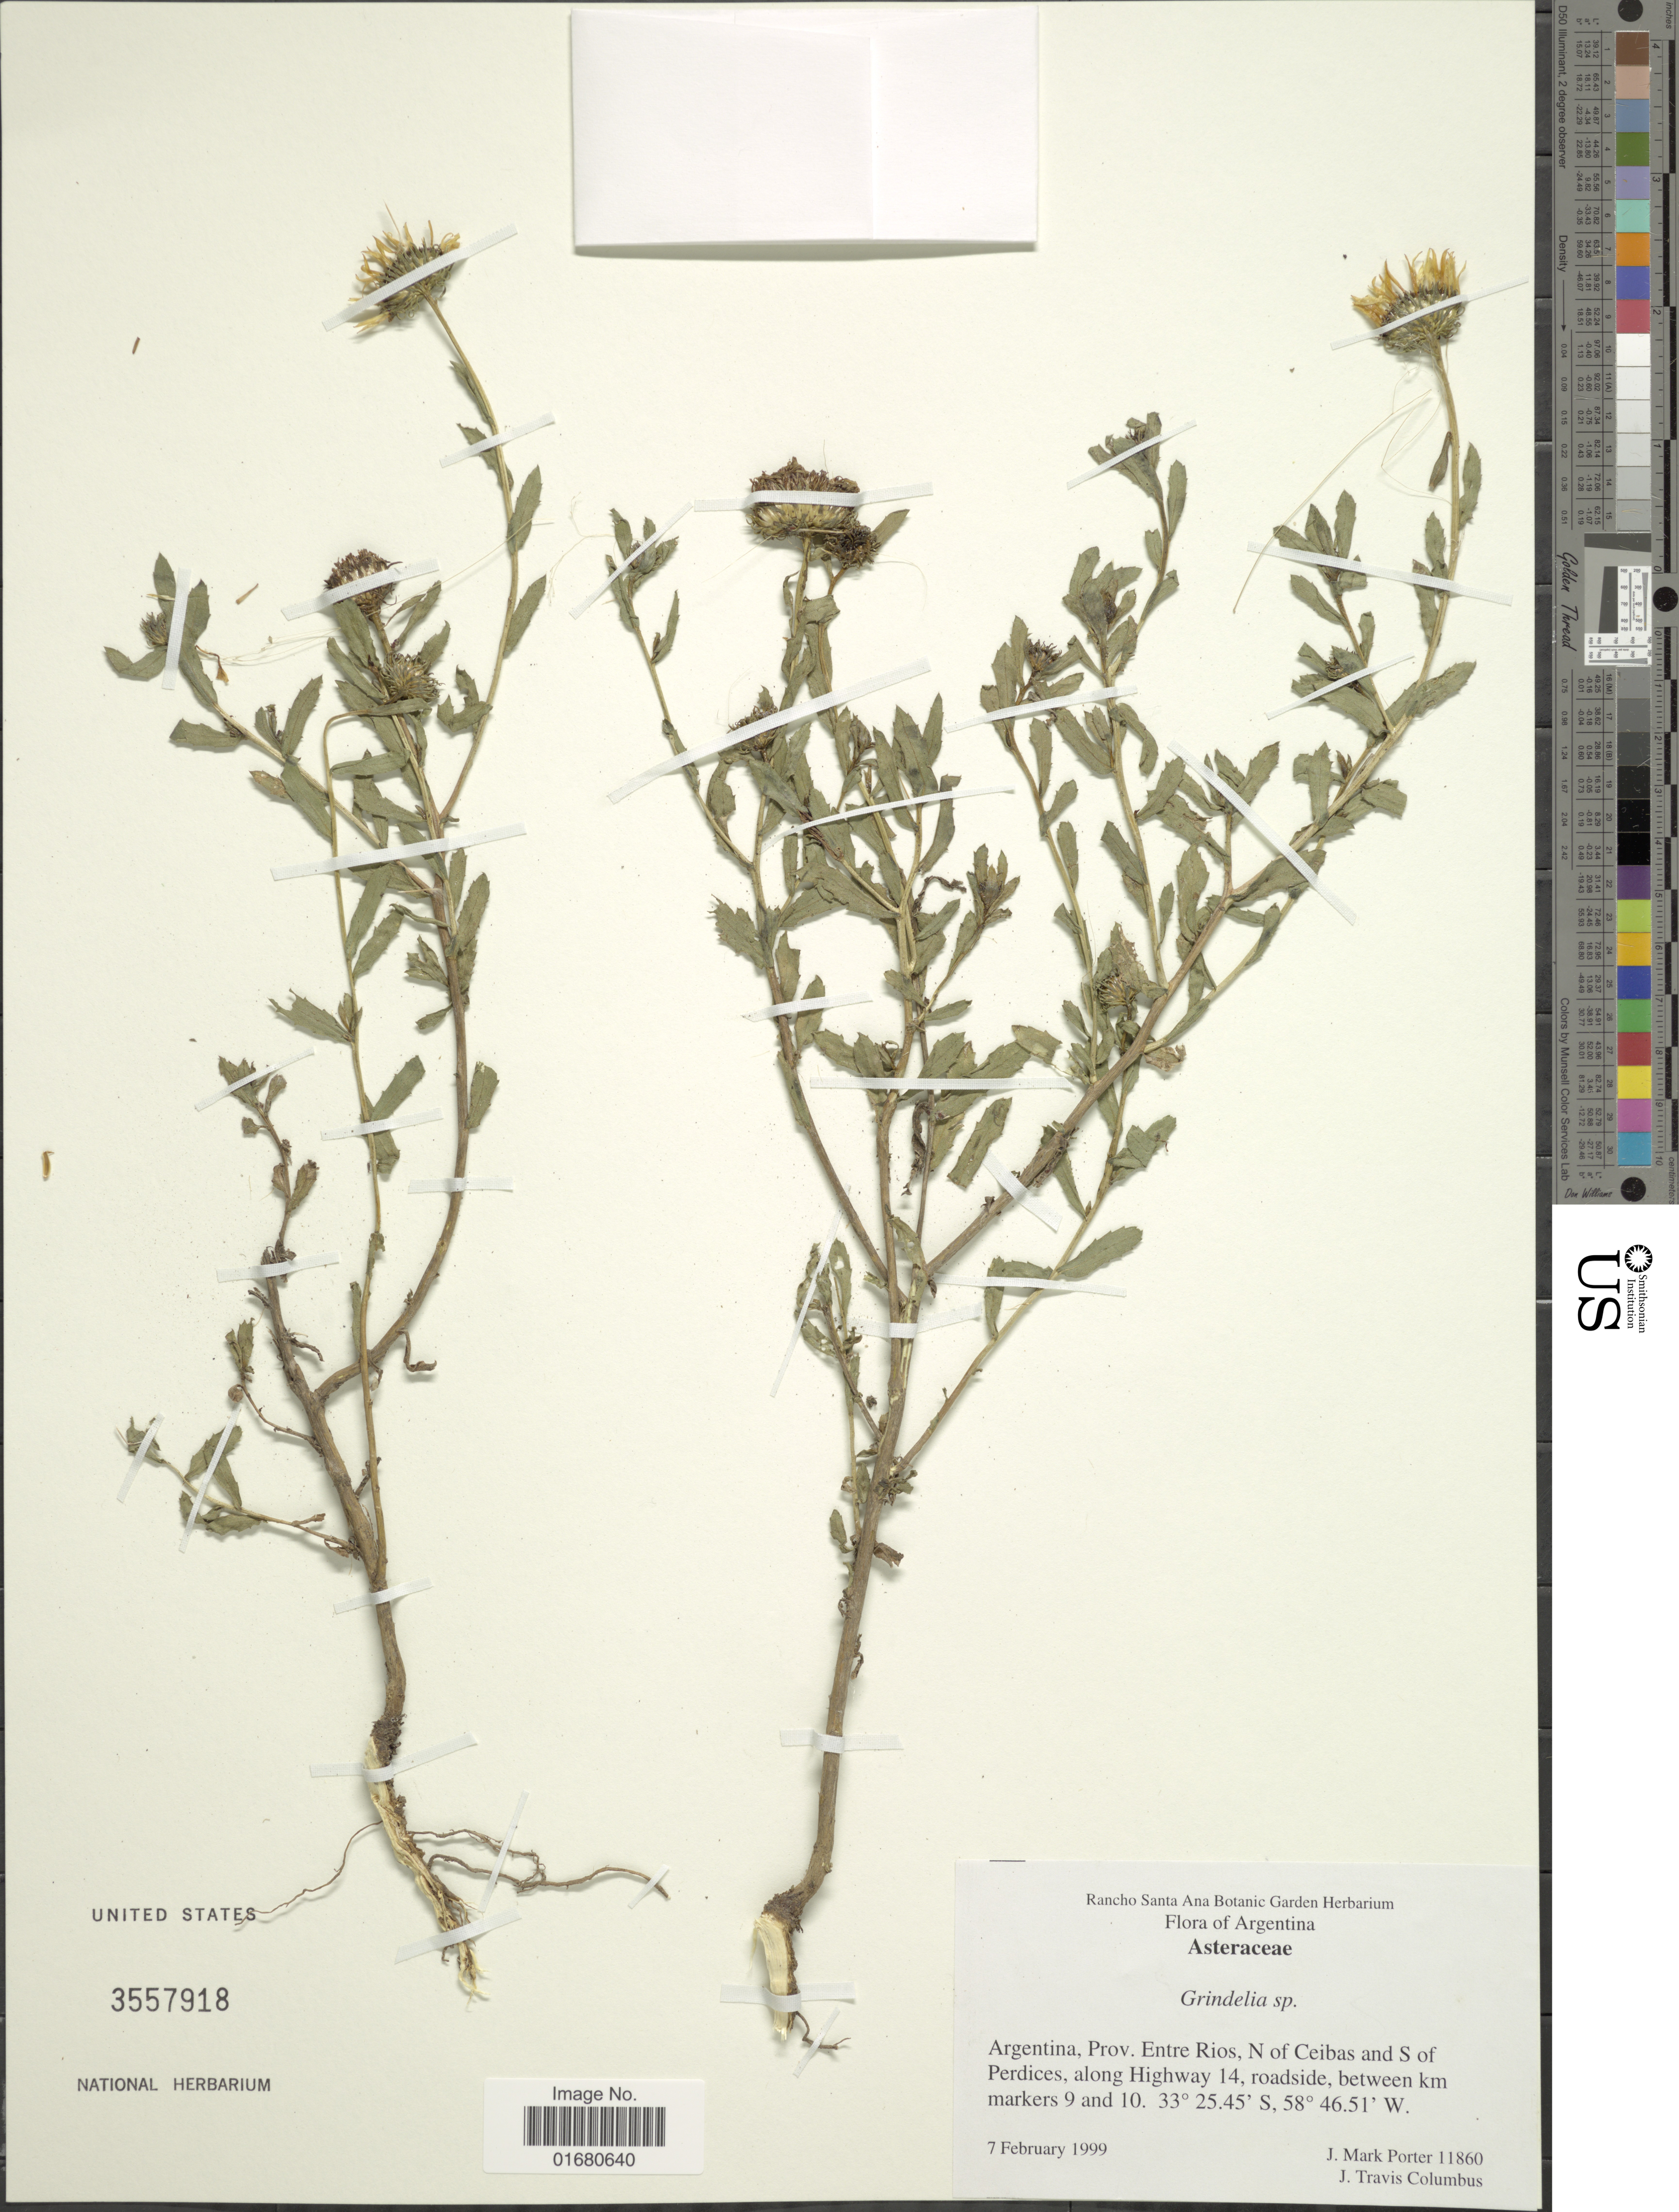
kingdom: Plantae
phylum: Tracheophyta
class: Magnoliopsida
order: Asterales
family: Asteraceae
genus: Grindelia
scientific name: Grindelia sp.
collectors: J. M. Porter & J. T. Columbus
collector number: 11860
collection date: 1999-02-07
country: Argentina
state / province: Entre Rios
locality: N of Ceibas and S of Perdices, along Highway 14, roadside, between km markers 9 and 10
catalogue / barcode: US 3557918